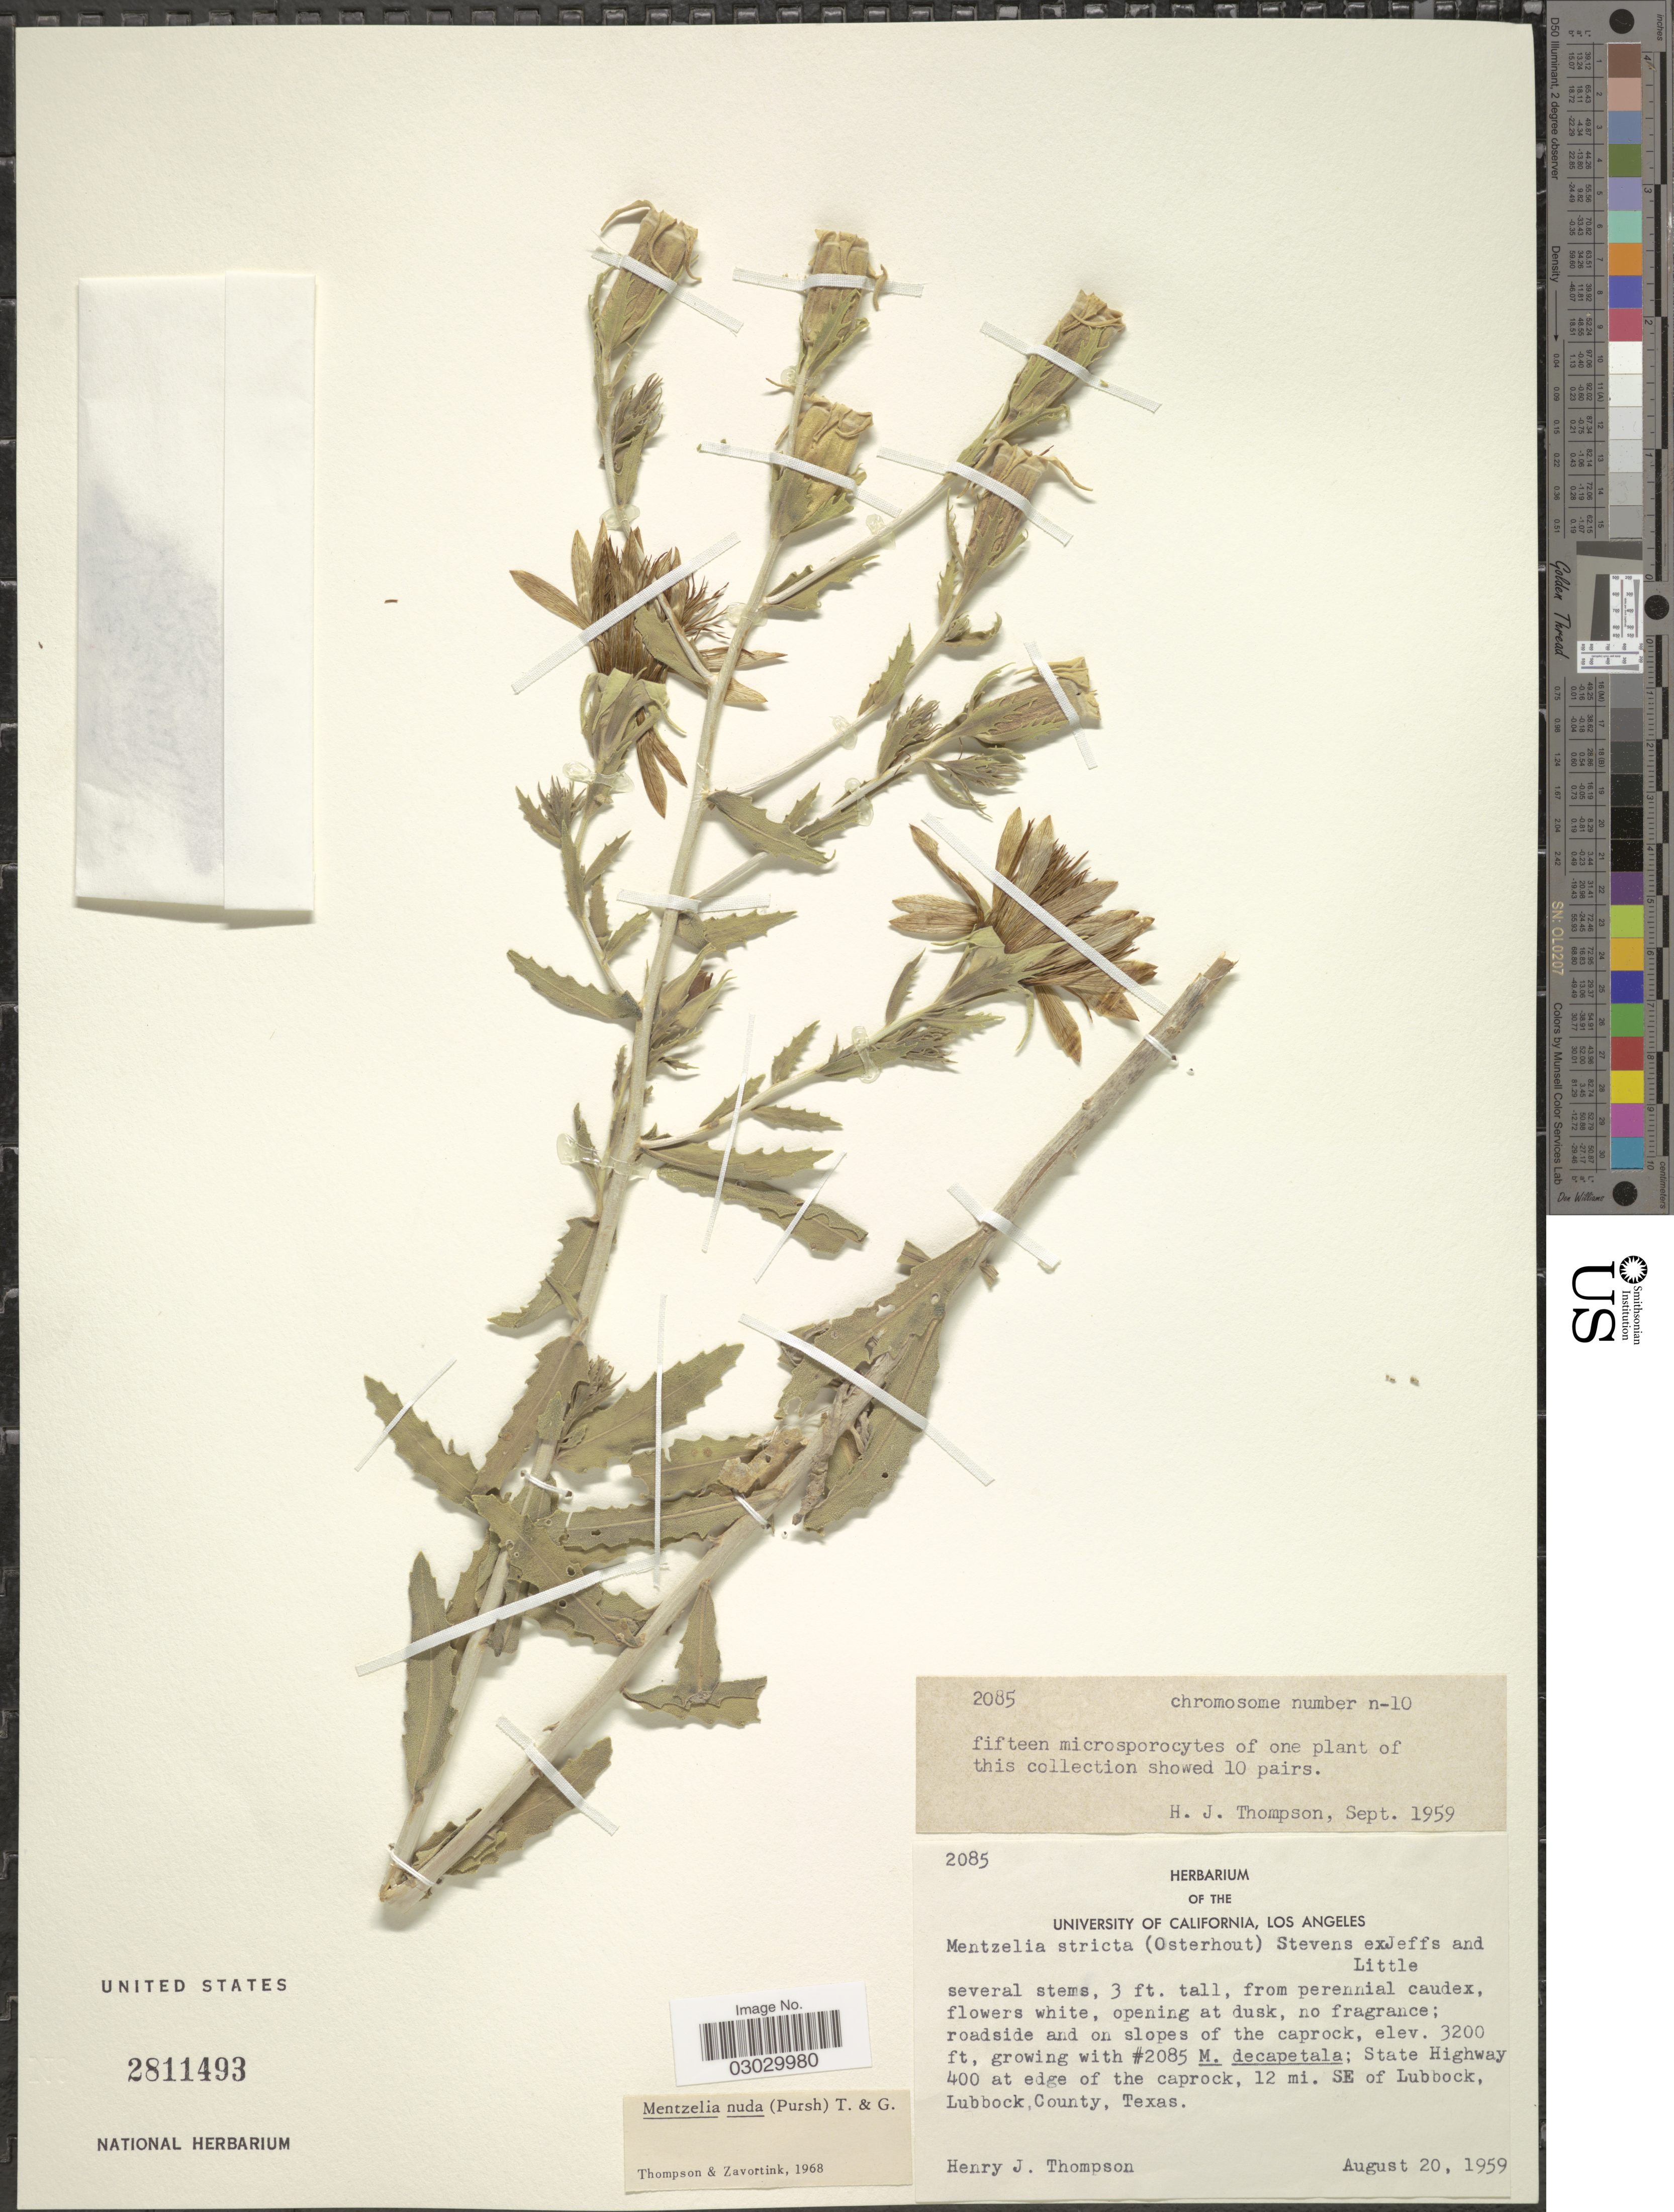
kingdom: Plantae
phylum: Tracheophyta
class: Magnoliopsida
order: Cornales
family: Loasaceae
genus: Mentzelia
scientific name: Mentzelia nuda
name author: (Pursh) Torr. & A. Gray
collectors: H. J. Thompson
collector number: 2085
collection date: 1959-08-20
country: United States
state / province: Texas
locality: State Highway 400 at edge of the caprock, 12 mi. SE of Lubbock, Lubbock County.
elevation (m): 975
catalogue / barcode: US 2811493